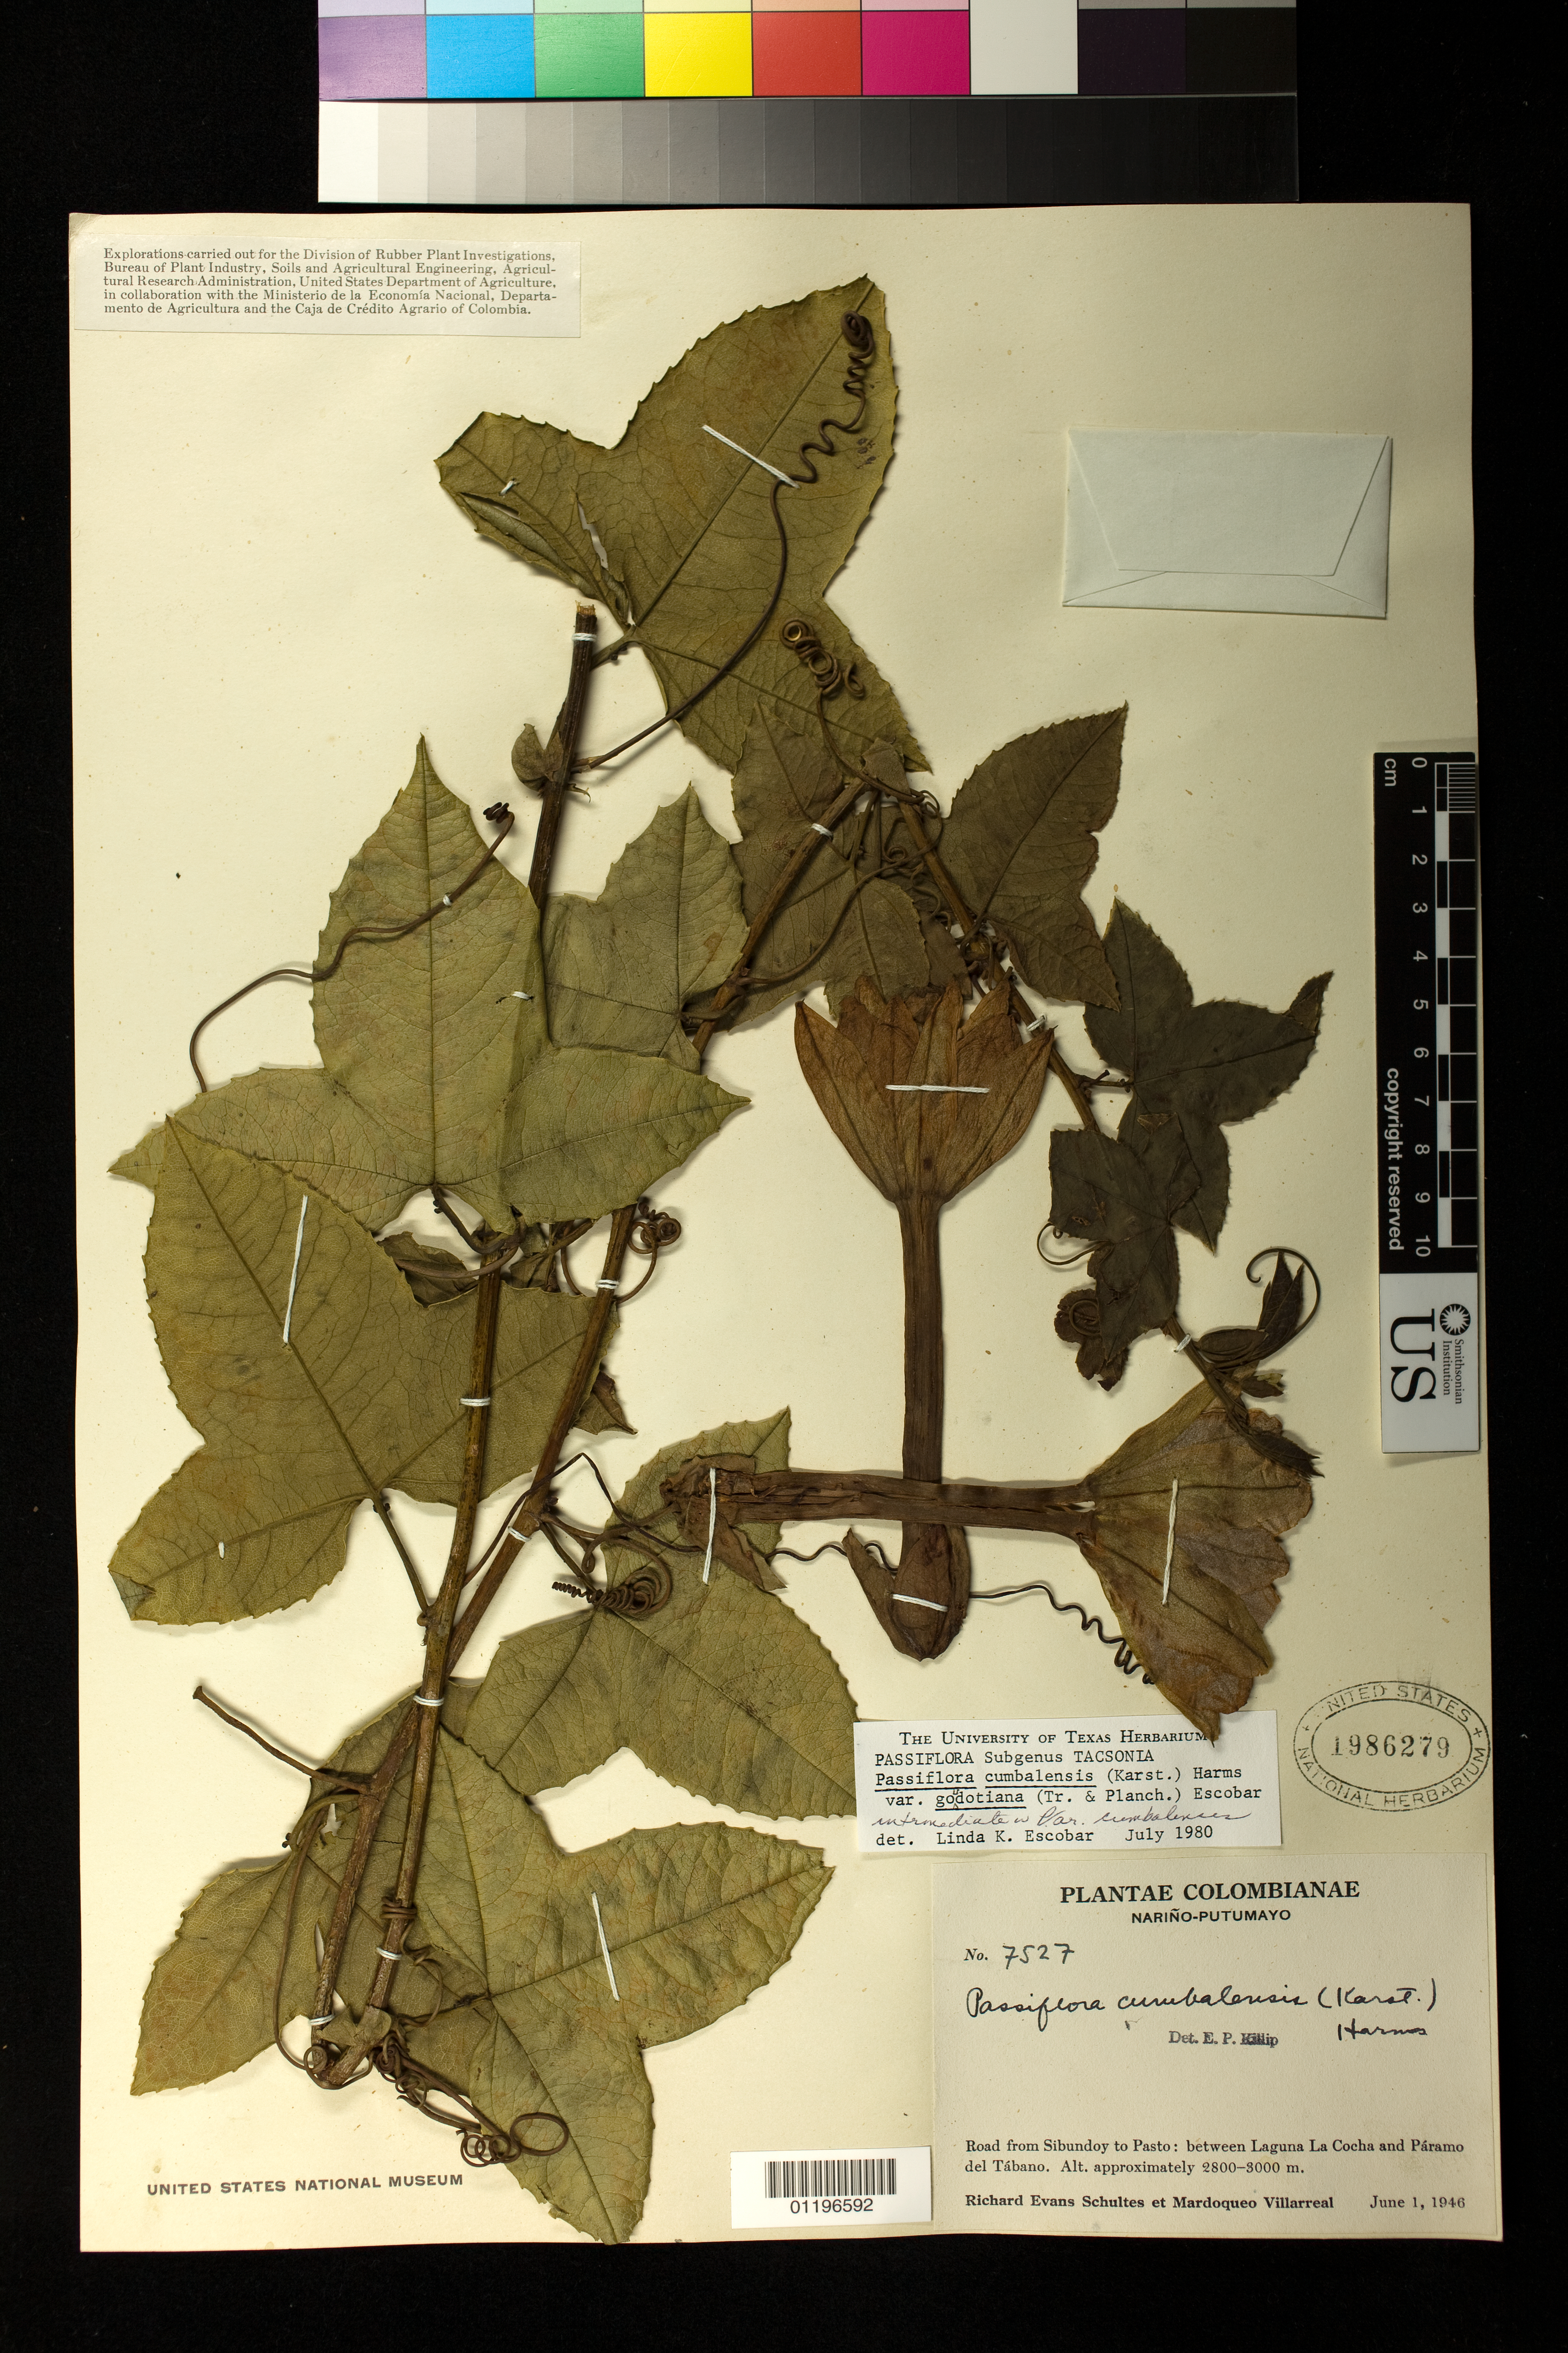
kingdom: Plantae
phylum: Tracheophyta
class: Magnoliopsida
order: Malpighiales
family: Passifloraceae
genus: Passiflora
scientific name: Passiflora cumbalensis var. goudotiana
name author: (Triana & Planch.) L.K. Escobar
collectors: R. E. Schultes & M. Villarreal V.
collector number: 7527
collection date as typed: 06 Jan 1946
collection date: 1946-01-06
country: Colombia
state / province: Nariño / Putumayo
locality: Road from Sibundoy to Pasto: between Laguna La Cocha and Paramo del Tabano.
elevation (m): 2800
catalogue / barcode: US 1986279